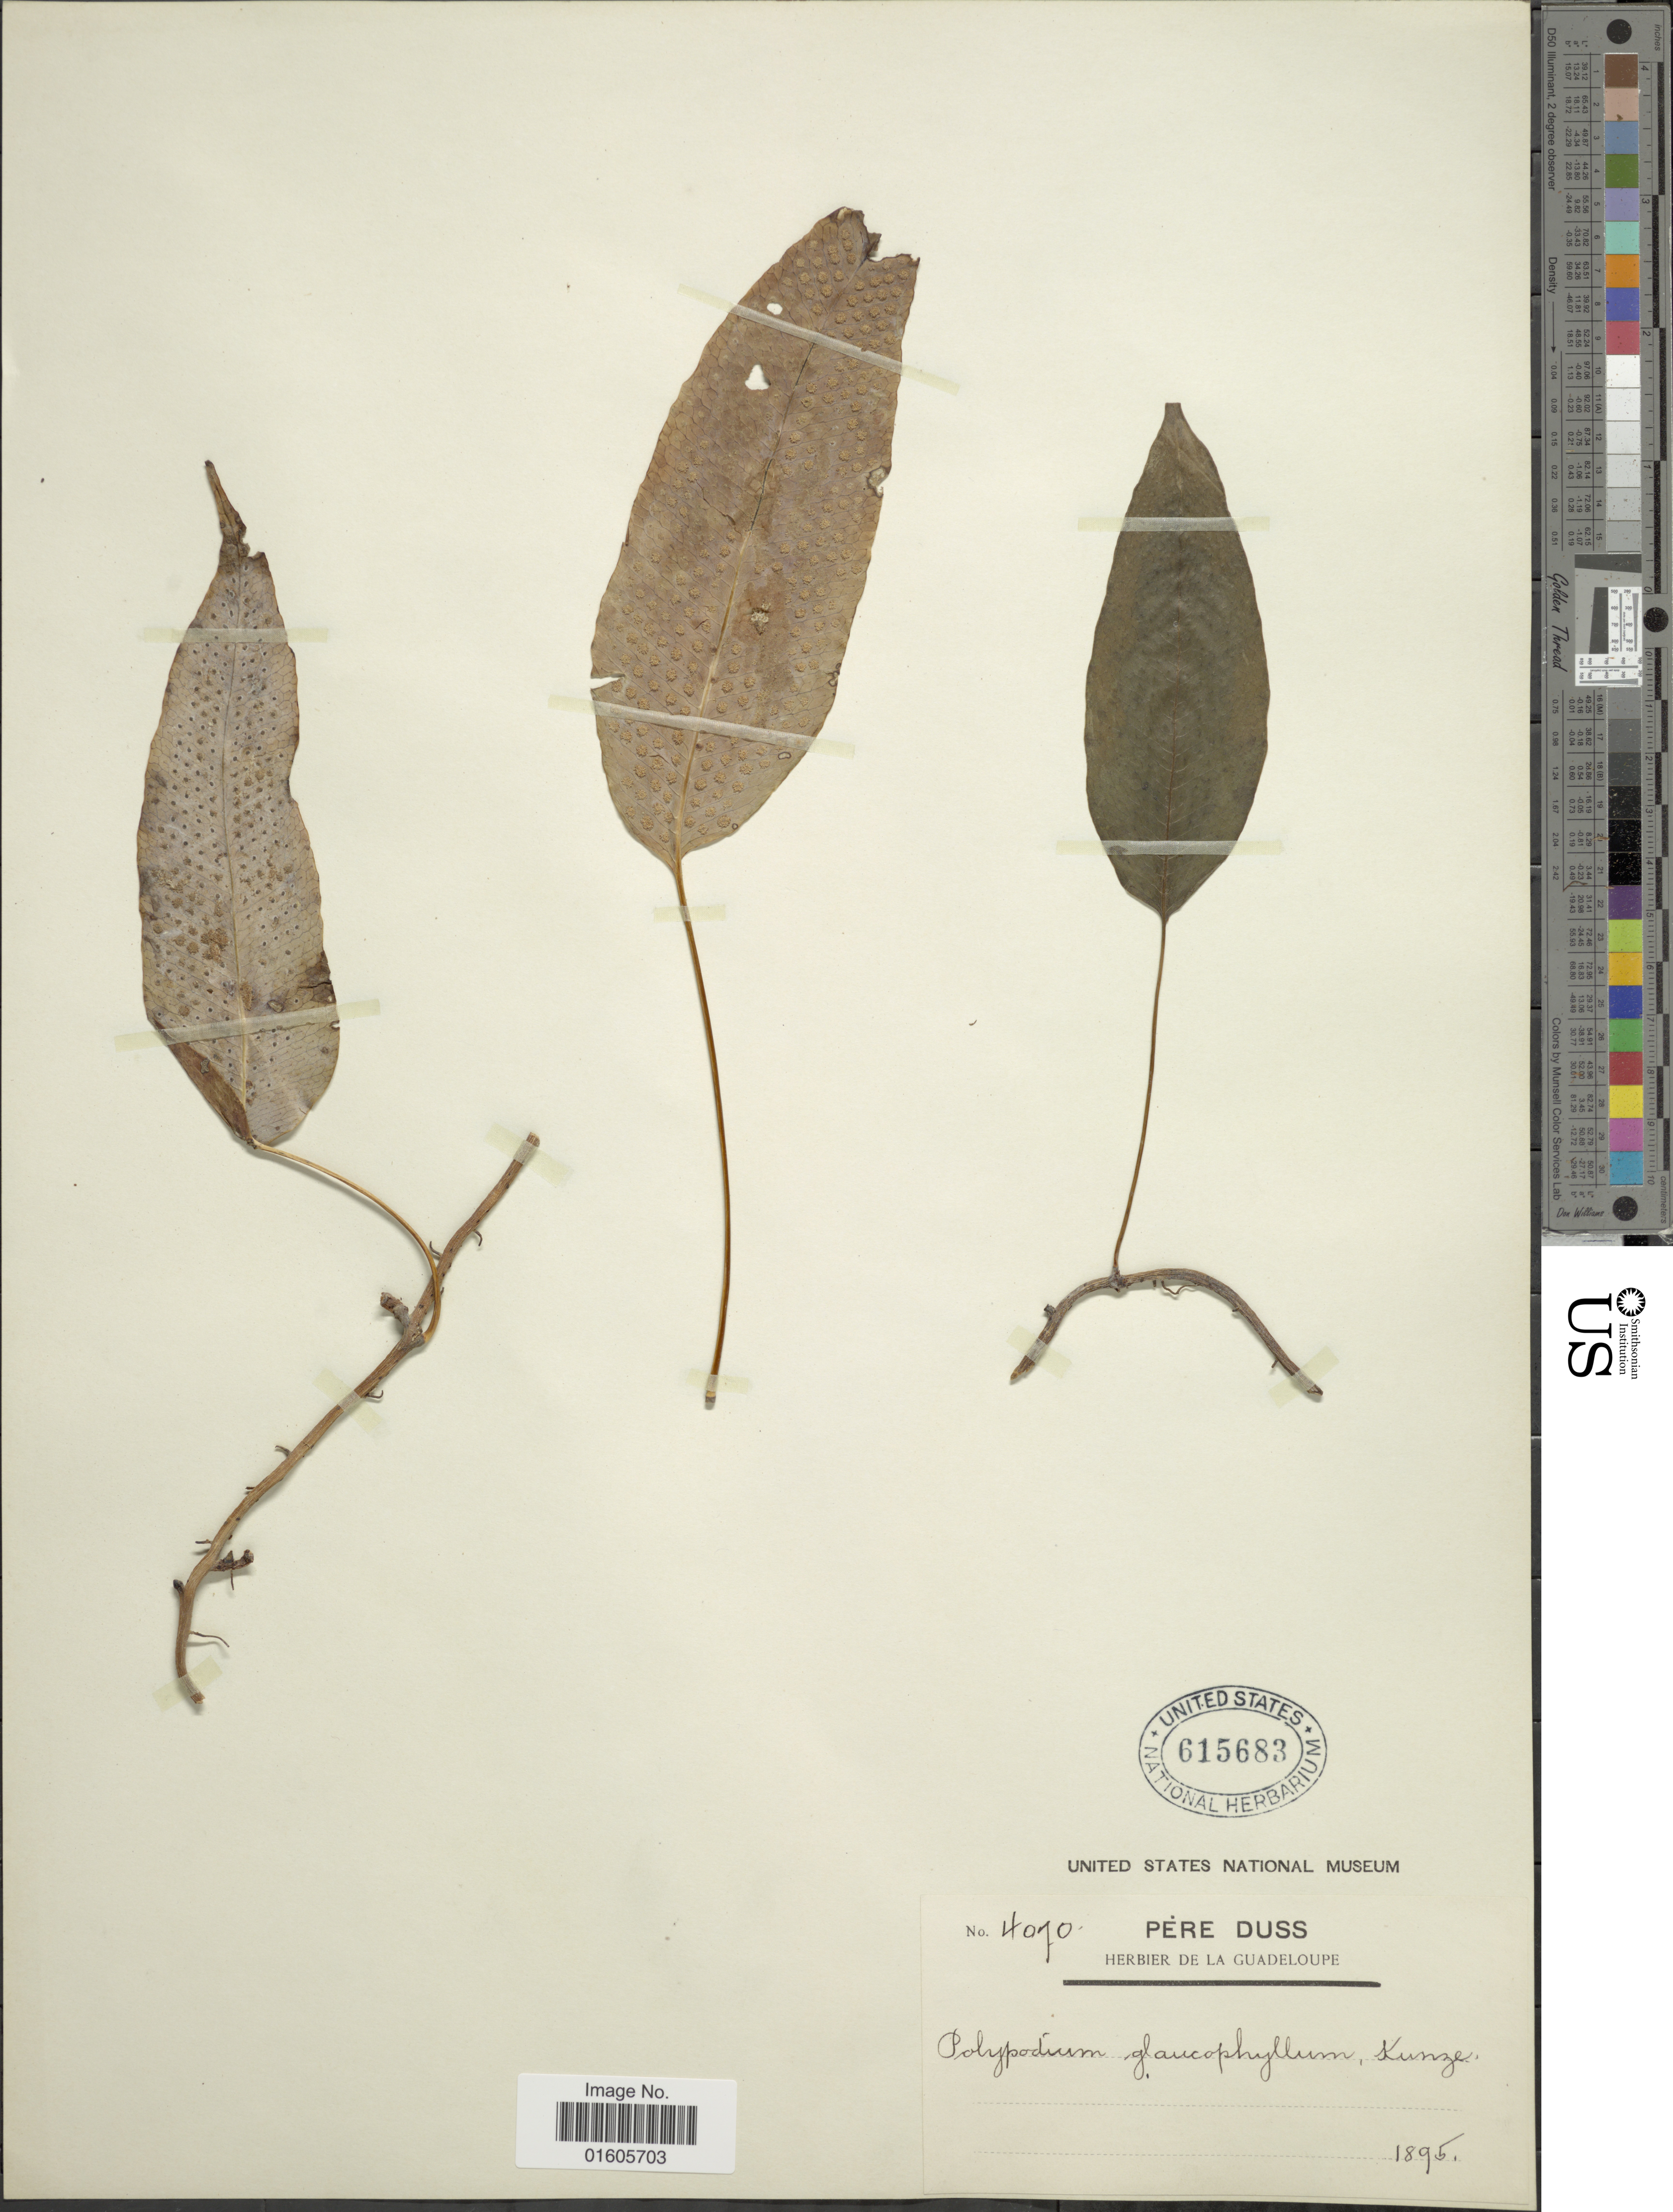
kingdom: Plantae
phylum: Tracheophyta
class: Polypodiopsida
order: Polypodiales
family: Polypodiaceae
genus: Serpocaulon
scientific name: Serpocaulon levigatum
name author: (Cav.) A.R. Sm.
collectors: Père Duss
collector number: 4070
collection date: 1895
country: Guadeloupe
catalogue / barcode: US 615683